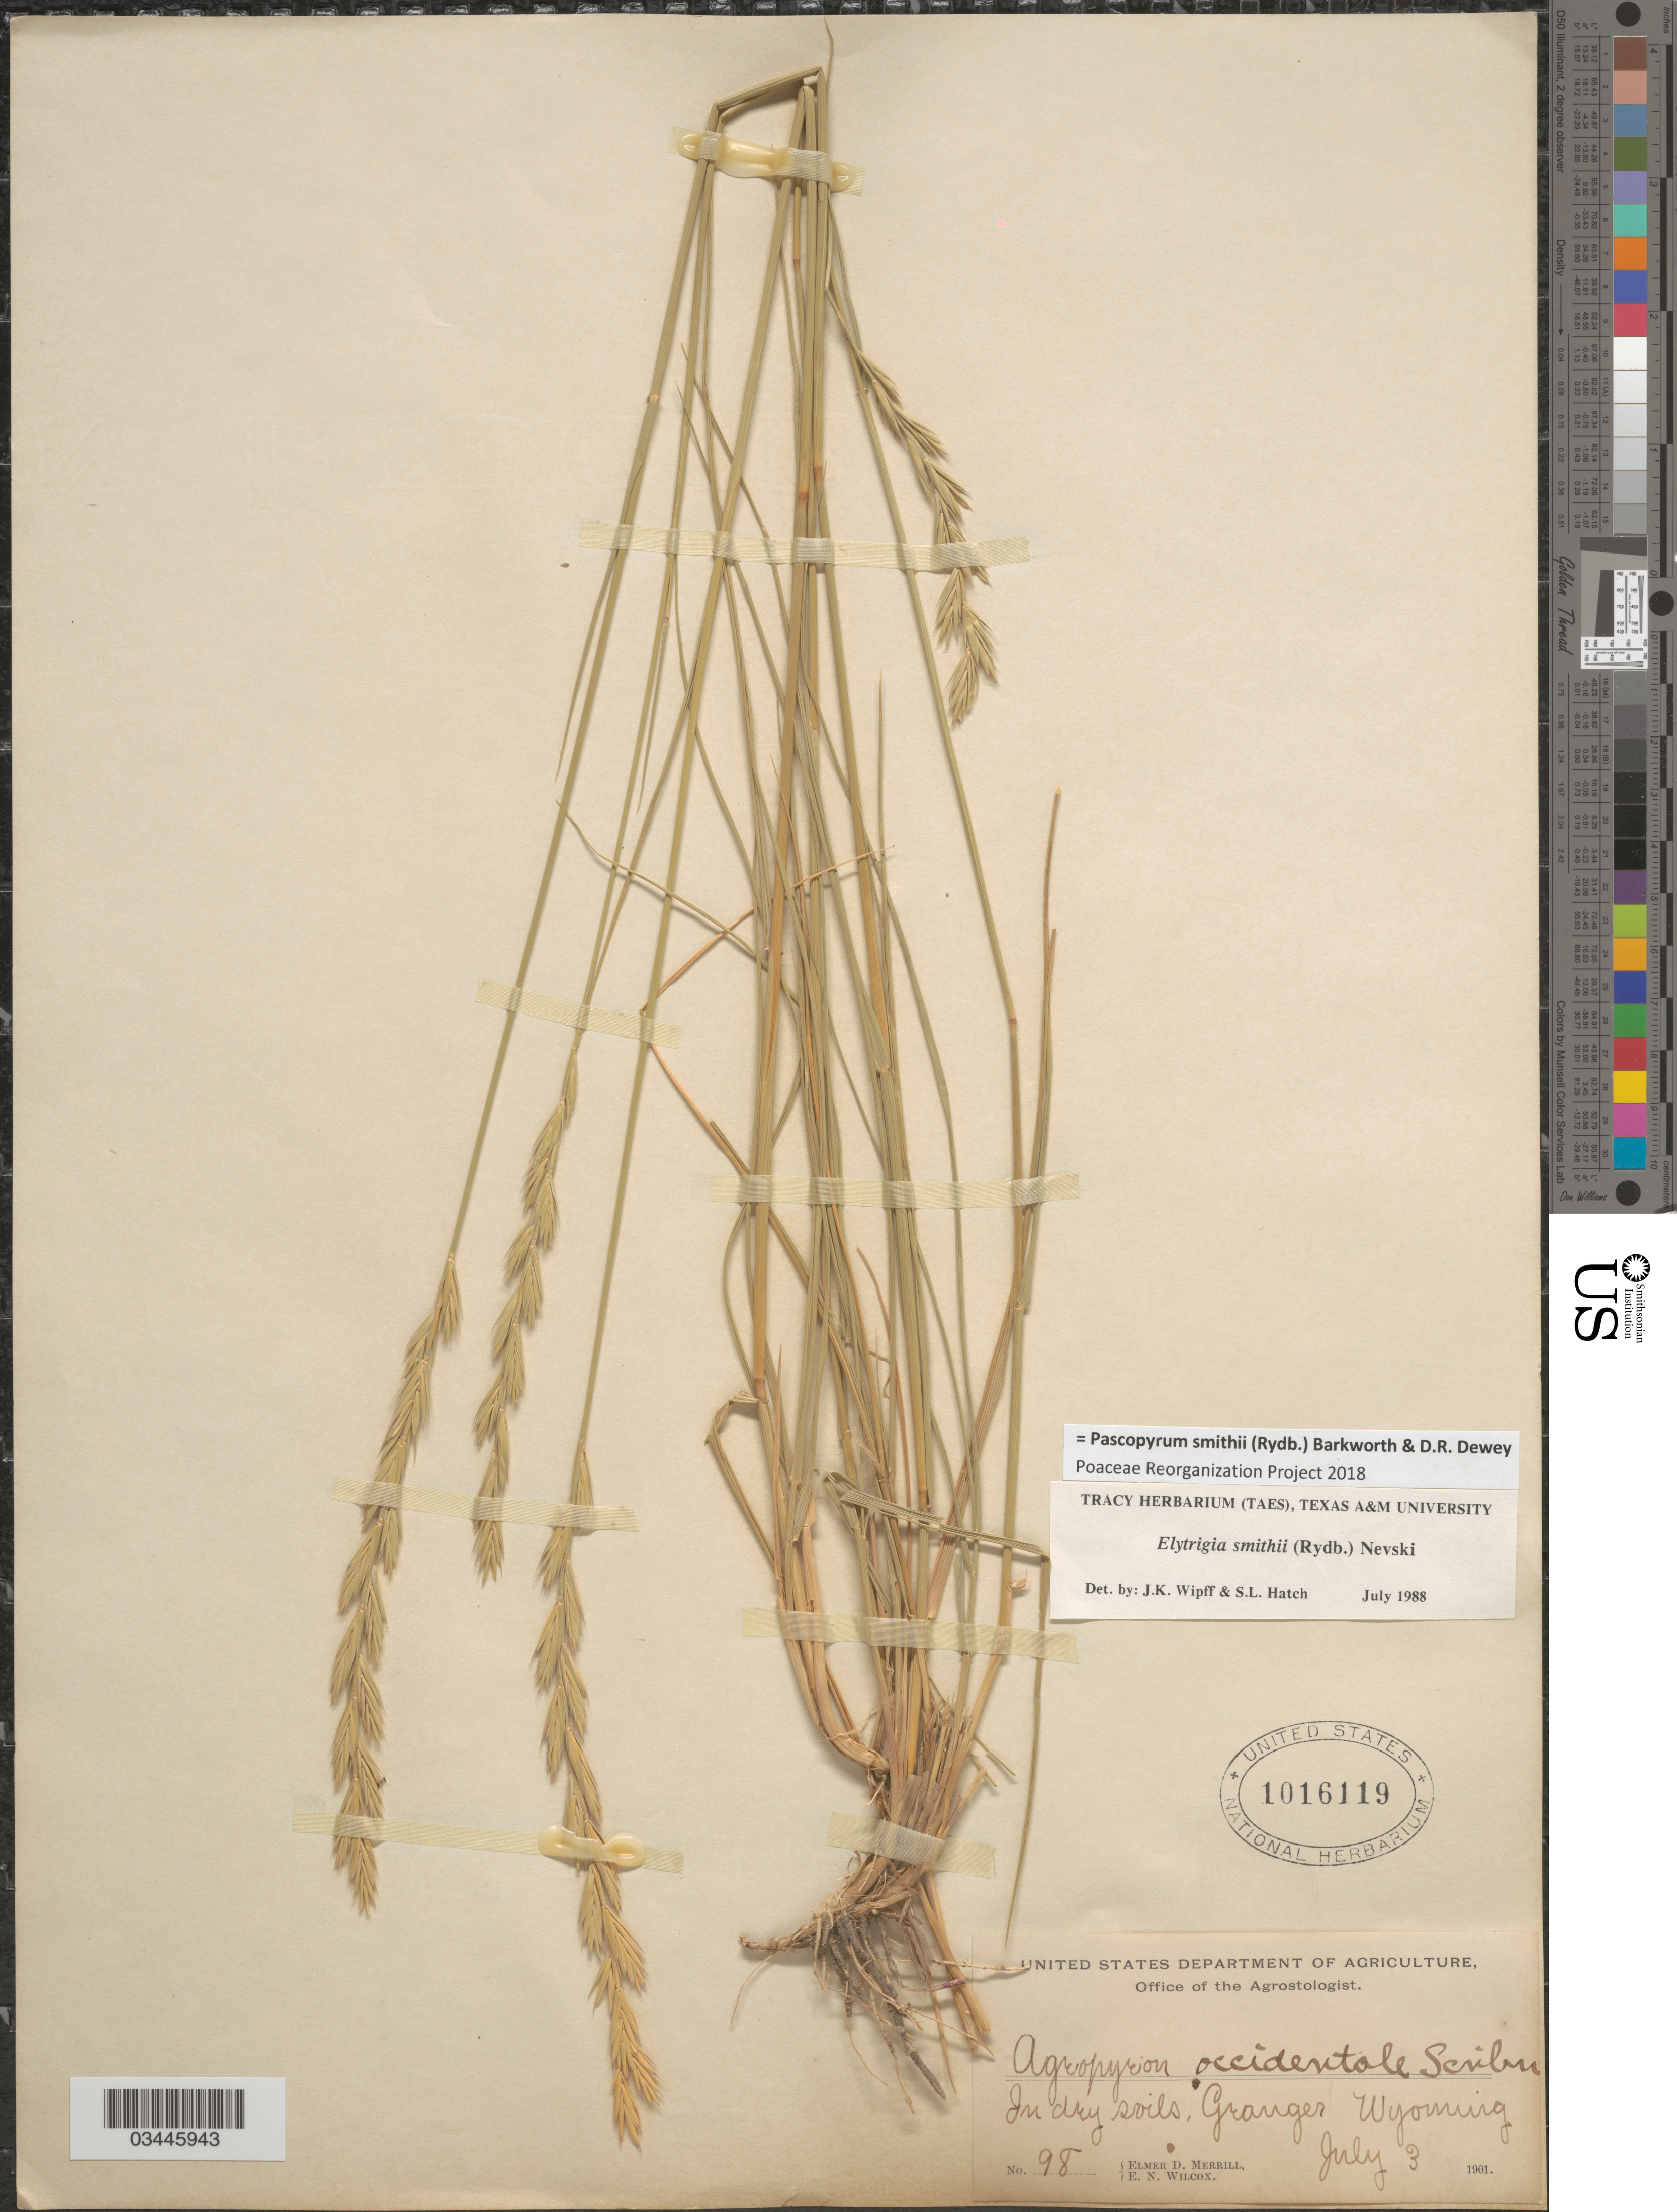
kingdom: Plantae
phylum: Tracheophyta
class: Liliopsida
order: Poales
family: Poaceae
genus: Pascopyrum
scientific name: Pascopyrum smithii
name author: (Rydb.) Barkworth & Dewey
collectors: E. D. Merrill & E. Wilcox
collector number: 98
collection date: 1901-07-03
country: United States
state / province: Wyoming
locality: Granger.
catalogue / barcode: US 1016119